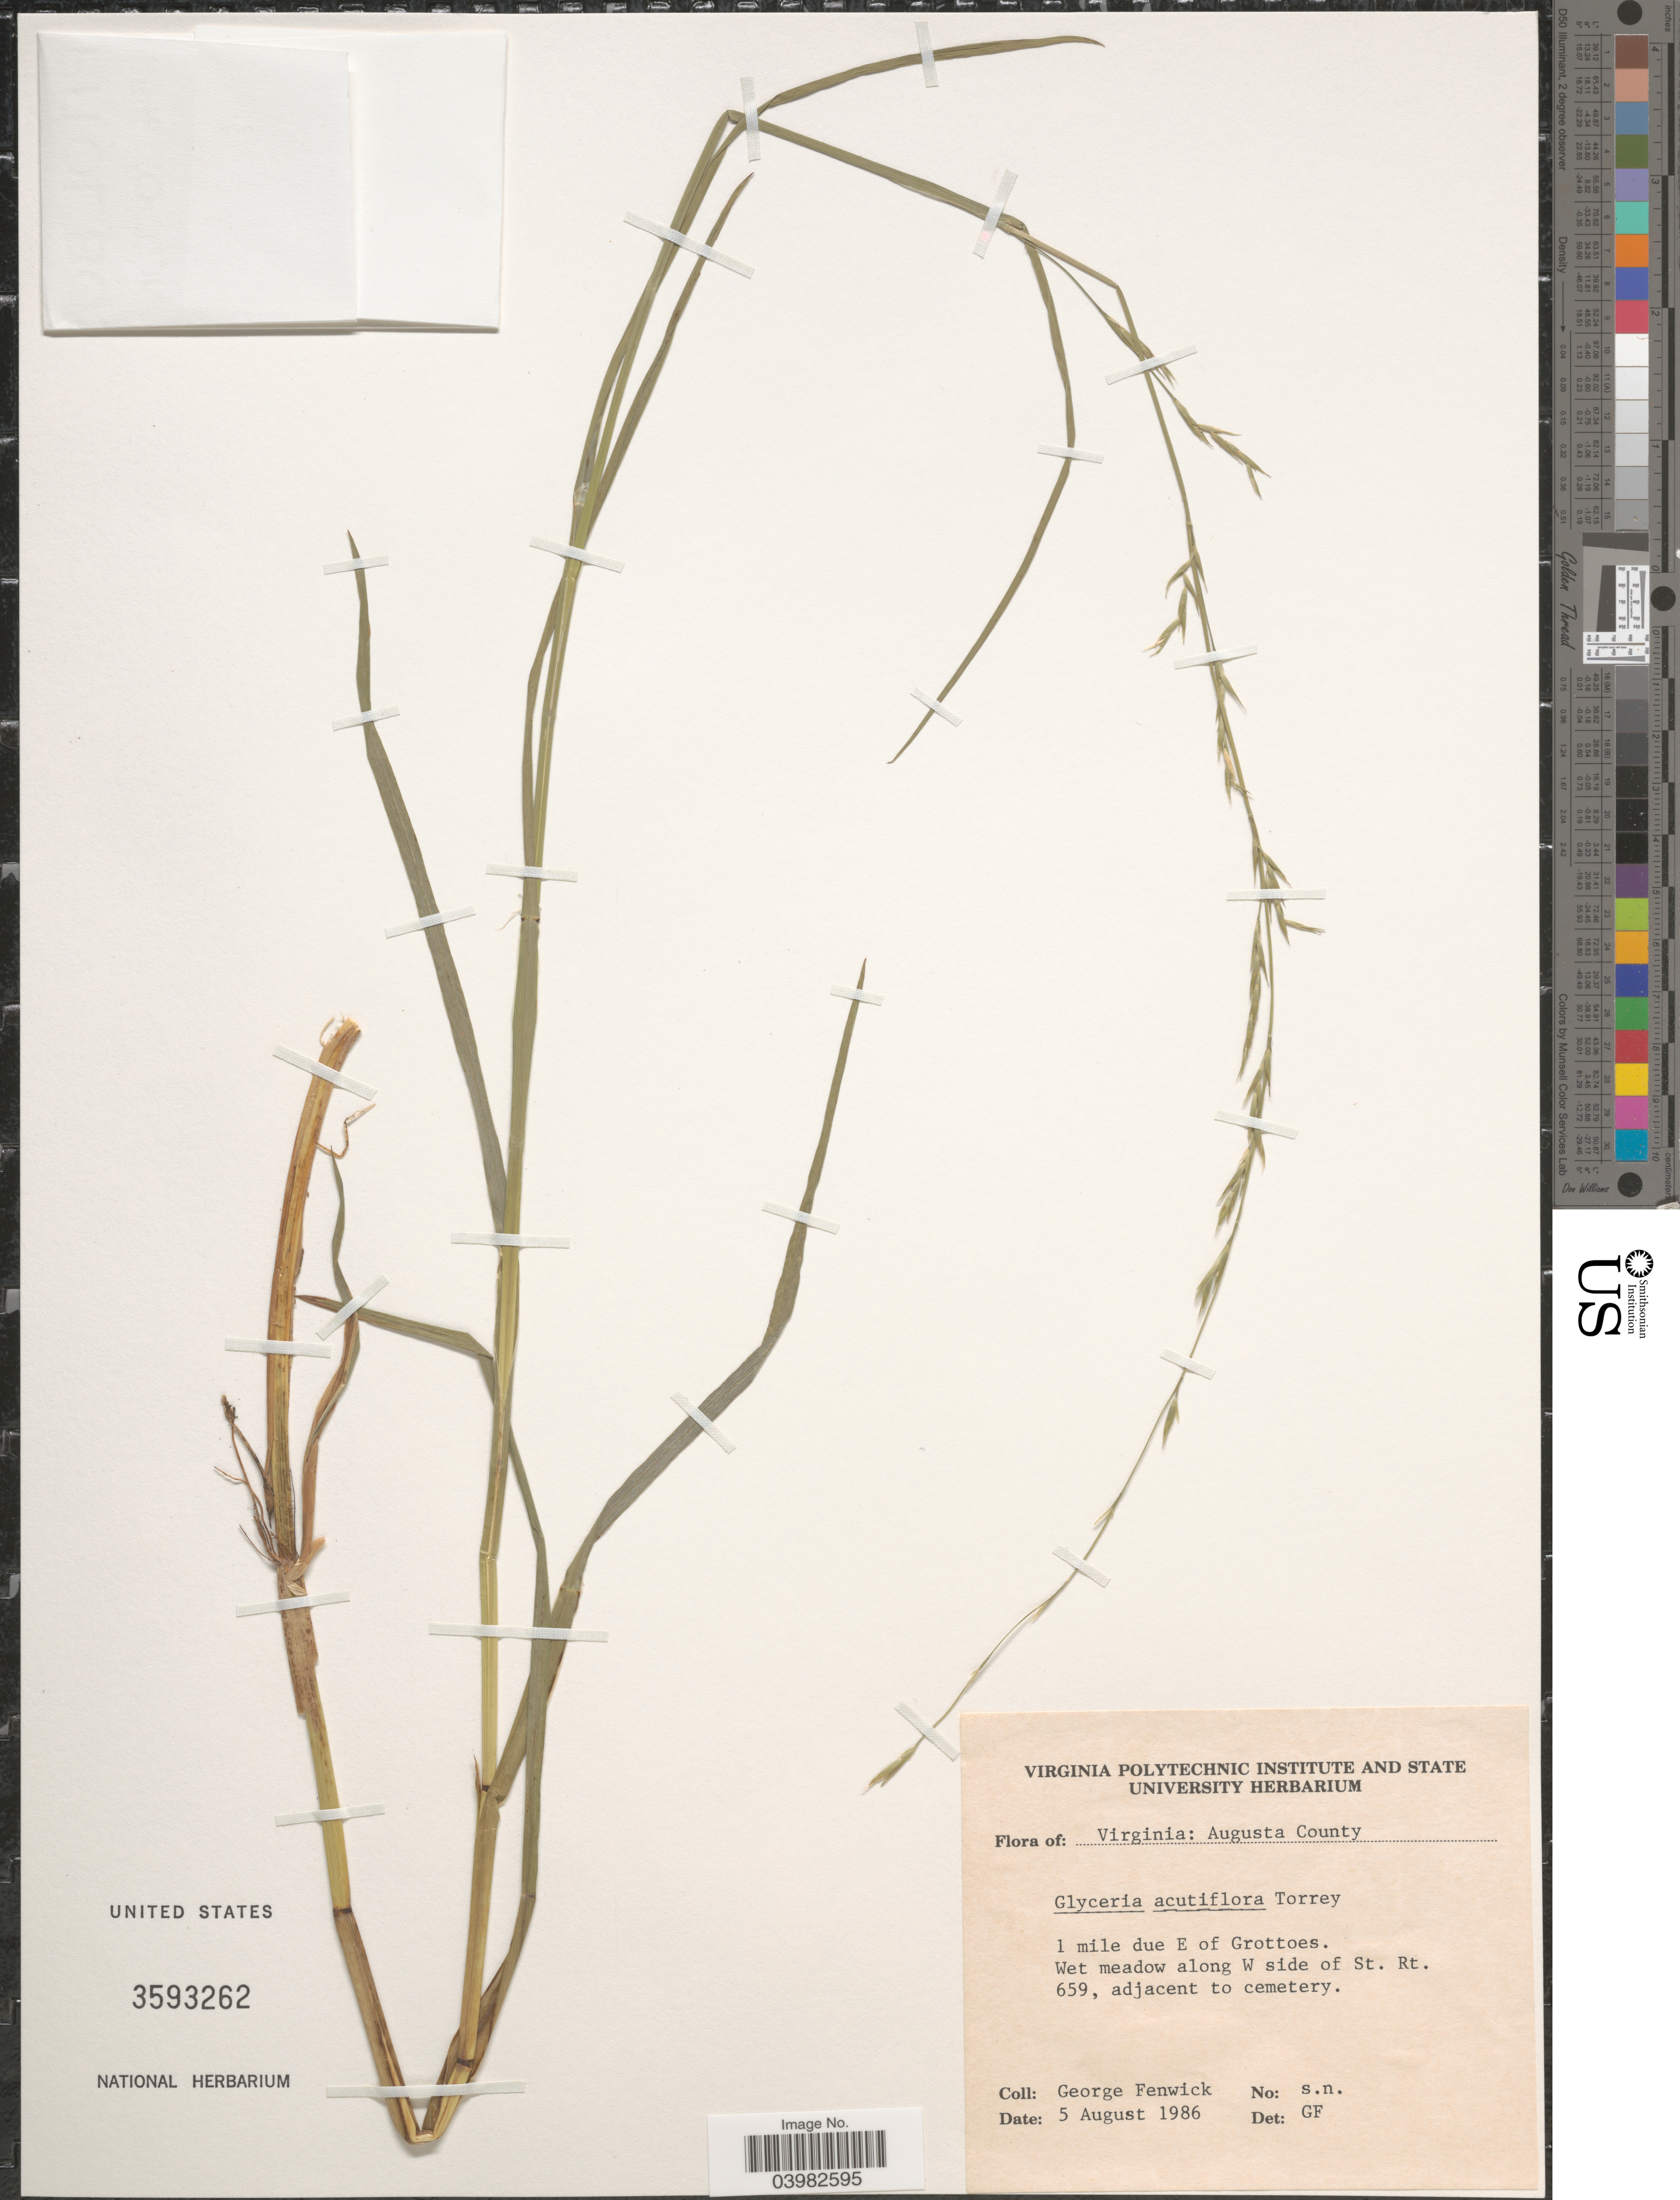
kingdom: Plantae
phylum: Tracheophyta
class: Liliopsida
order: Poales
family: Poaceae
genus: Glyceria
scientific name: Glyceria acutiflora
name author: Torr.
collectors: G. Fenwick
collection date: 1986-08-05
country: United States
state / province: Virginia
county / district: Augusta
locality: Augusta County. 1 mile due E of Grottoes. Wet meadow along W side of St. Rt. 659, adjacent to cemetery.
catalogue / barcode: US 3593262